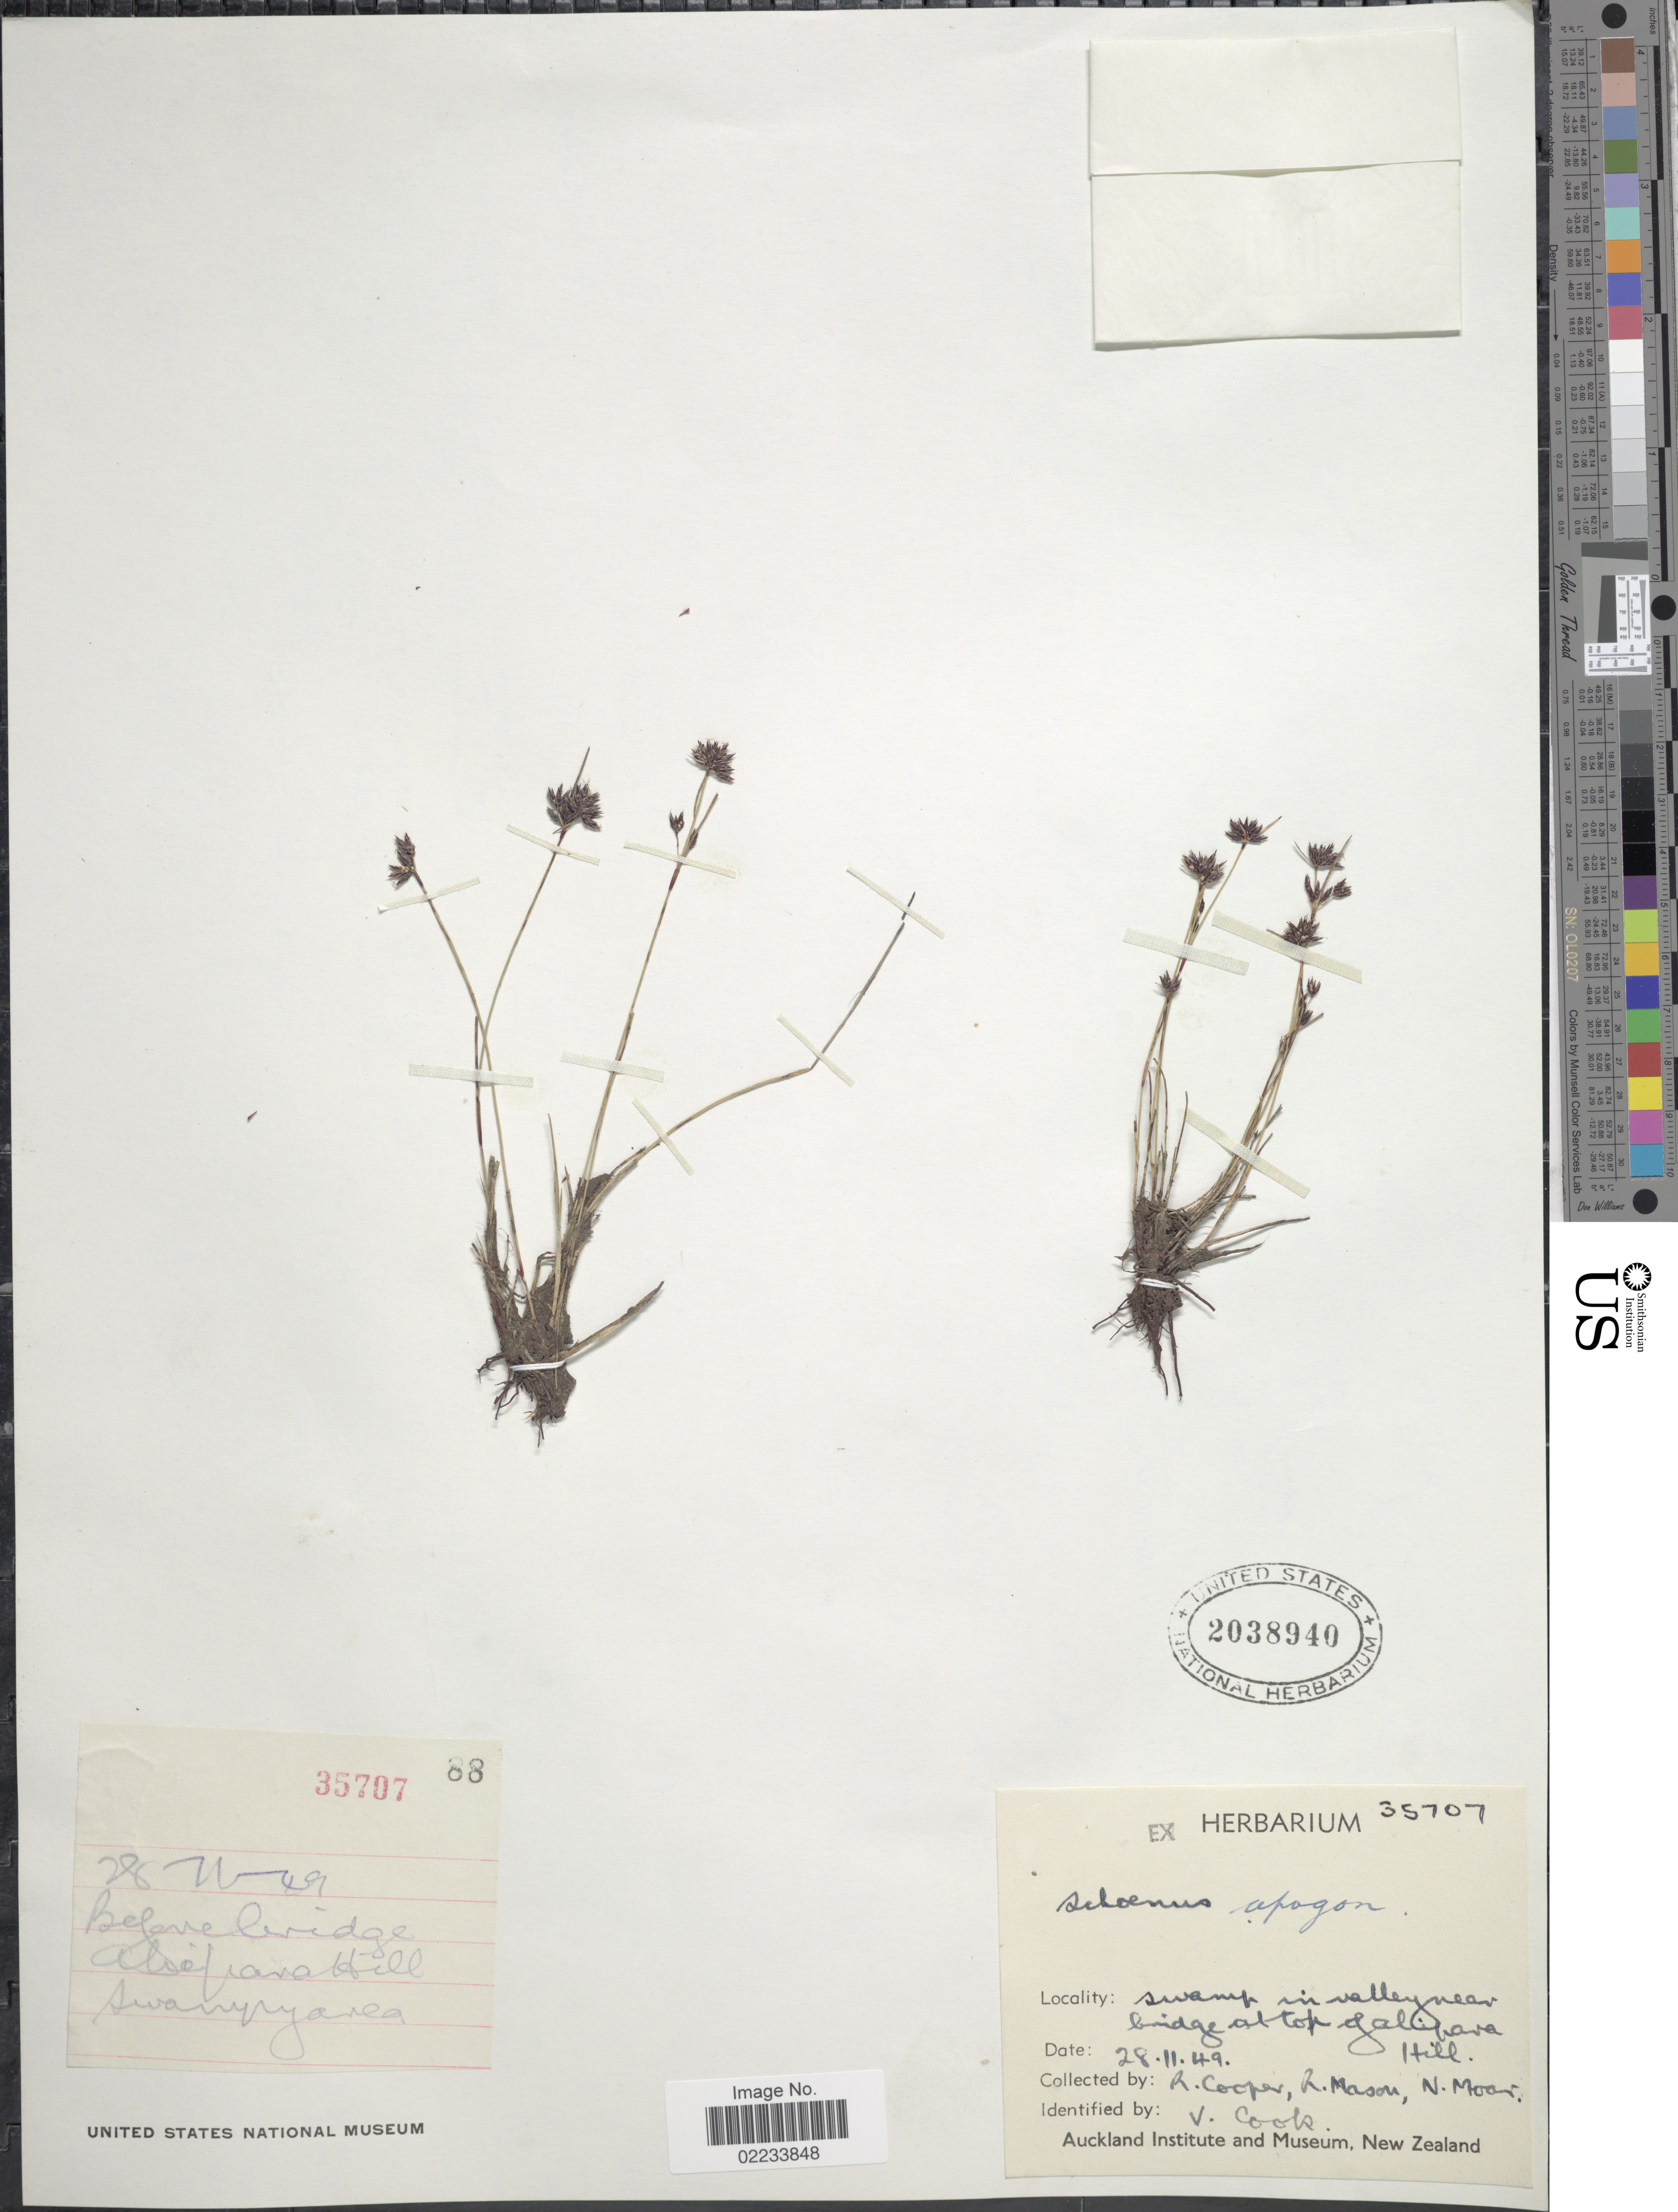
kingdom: Plantae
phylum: Tracheophyta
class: Liliopsida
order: Poales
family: Cyperaceae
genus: Schoenus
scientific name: Schoenus apogon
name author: Roem. & Schult.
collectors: R. Cooper, R. Mason & V. Moor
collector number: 3507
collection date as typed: Transcribed d/m/y: 28/11/49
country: New Zealand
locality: Swamp in valley near bridge at top Galipara Hill [interpreted]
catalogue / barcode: US 2038940